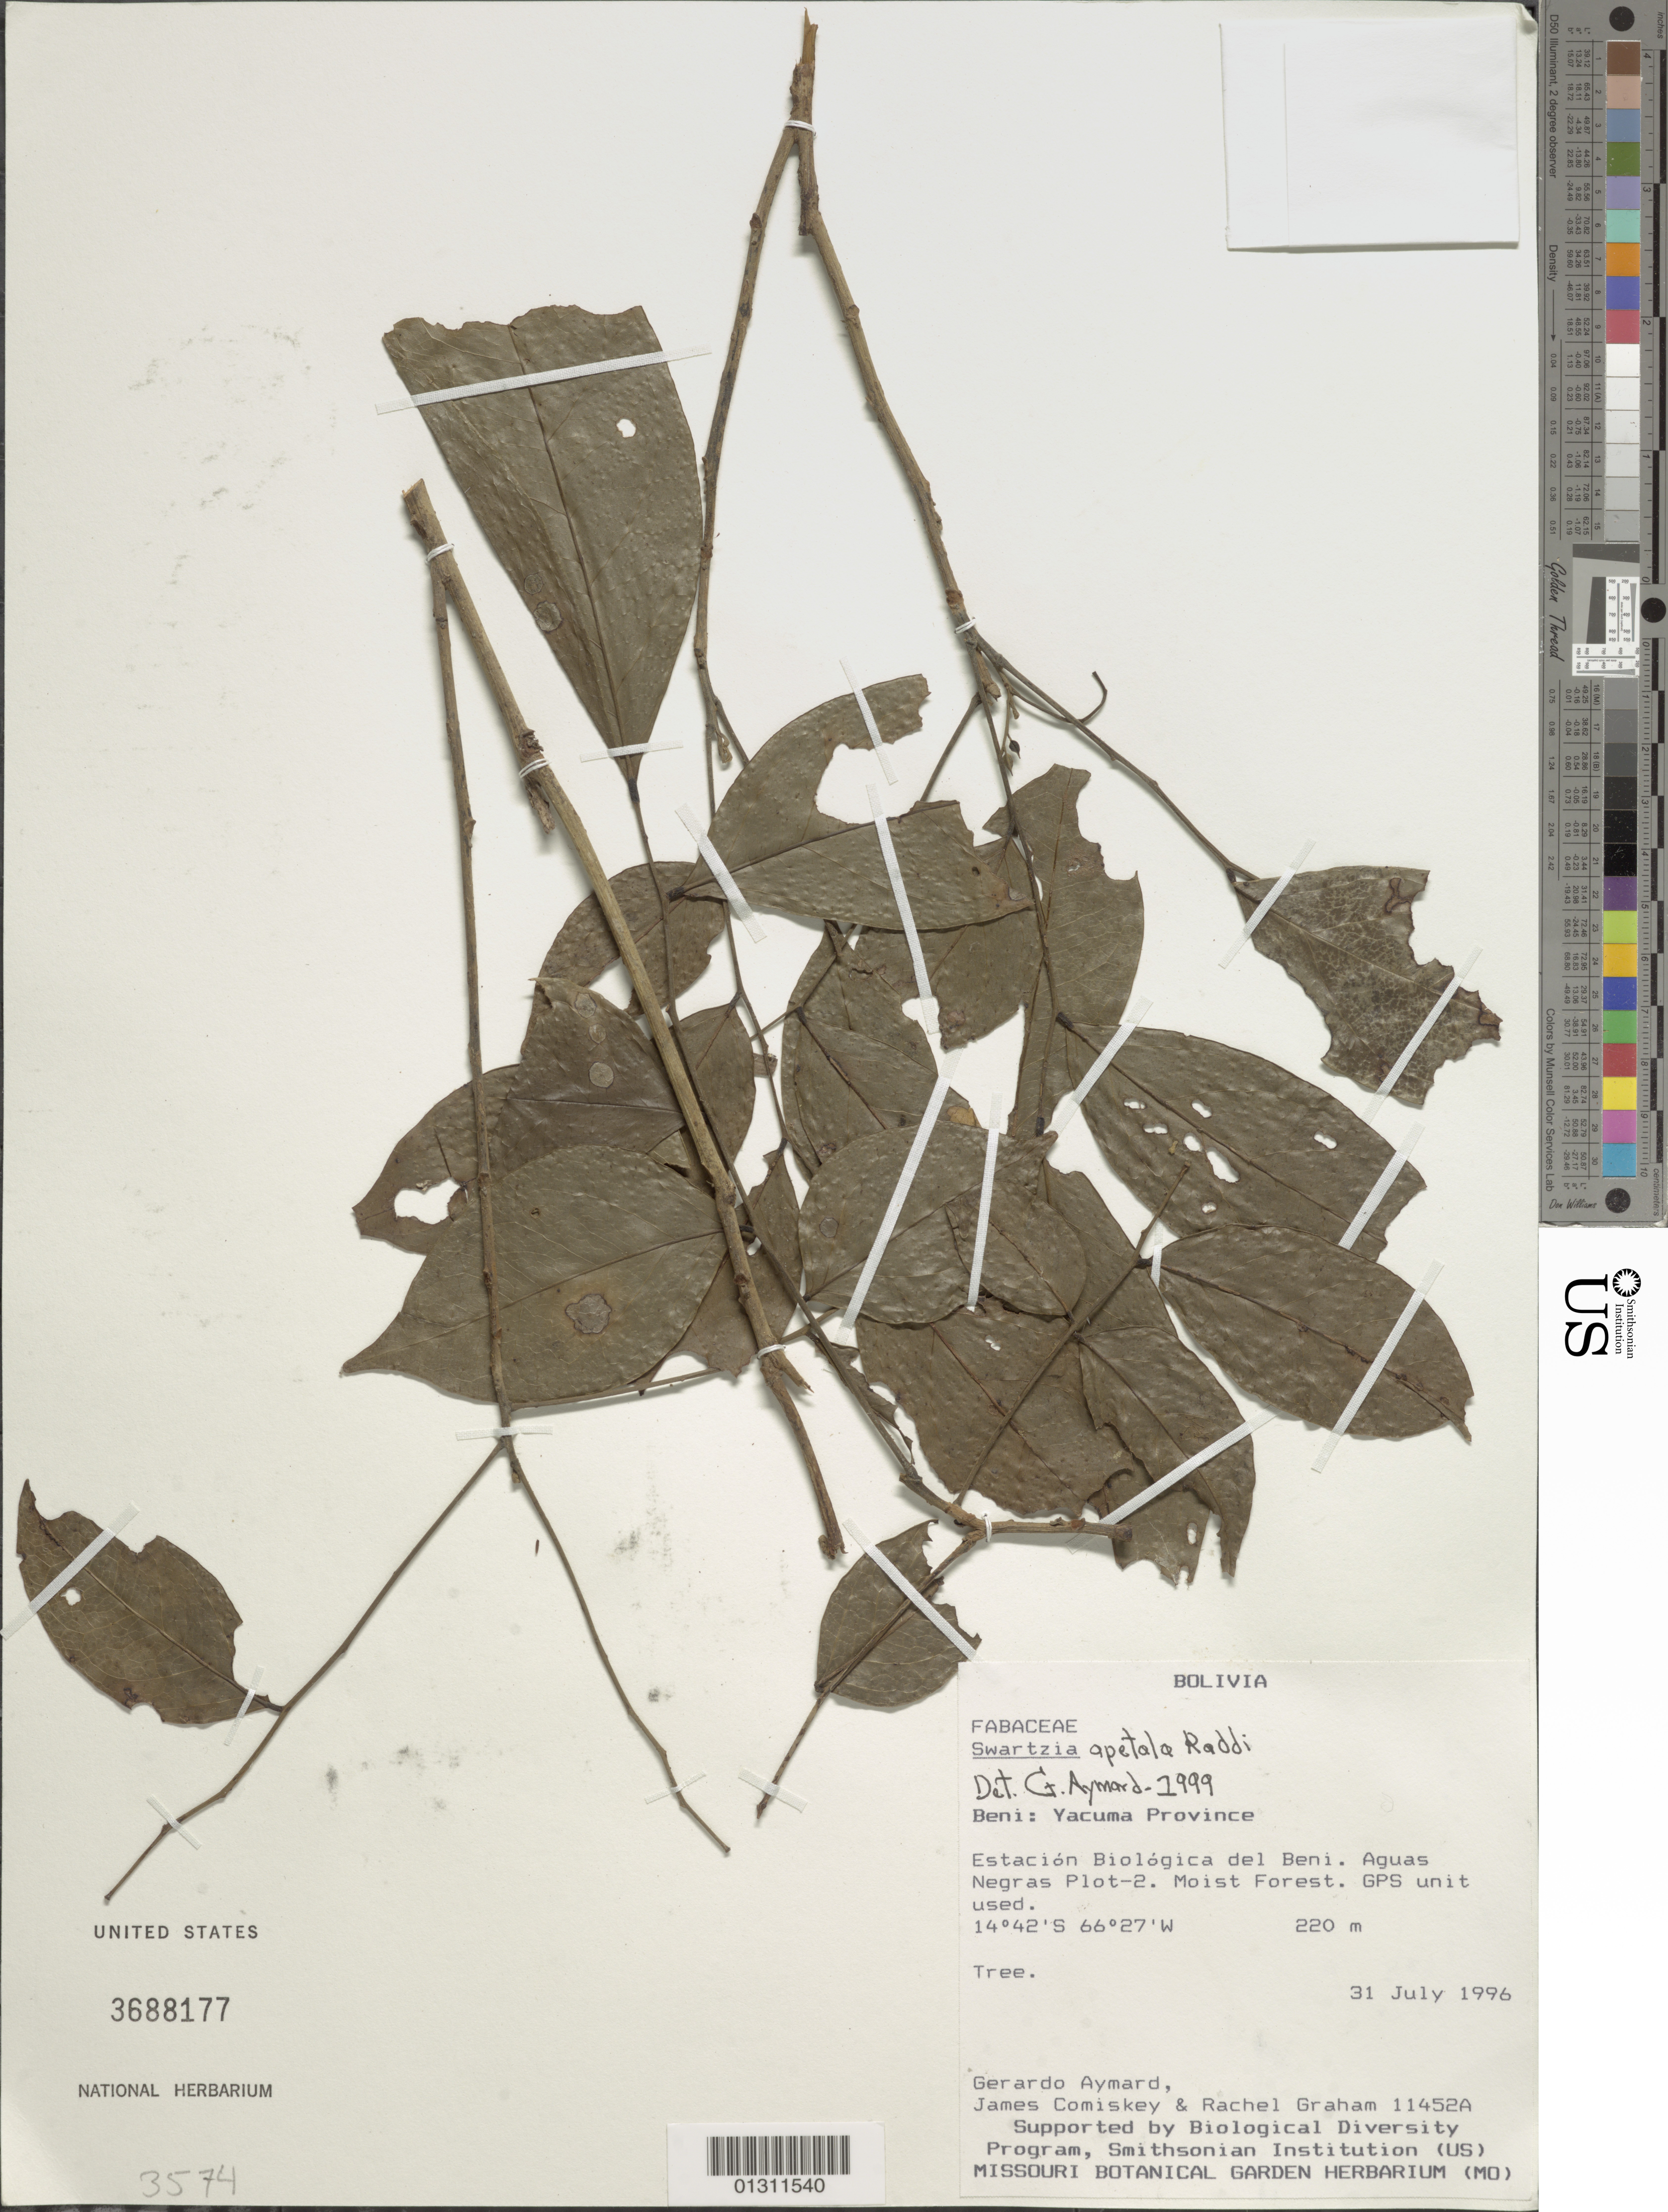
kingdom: Plantae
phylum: Tracheophyta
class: Magnoliopsida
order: Fabales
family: Fabaceae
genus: Swartzia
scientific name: Swartzia apetala var. apetala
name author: Raddi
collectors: G. A. Aymard, J. A. Comiskey & R. Graham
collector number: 11452A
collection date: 1996-07-31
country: Bolivia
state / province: Beni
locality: Yacuma Province. Estacion Biologica del Beni. Aguas Negras Plot-2.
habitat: Moist Forest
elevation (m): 220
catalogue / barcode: US 3688177